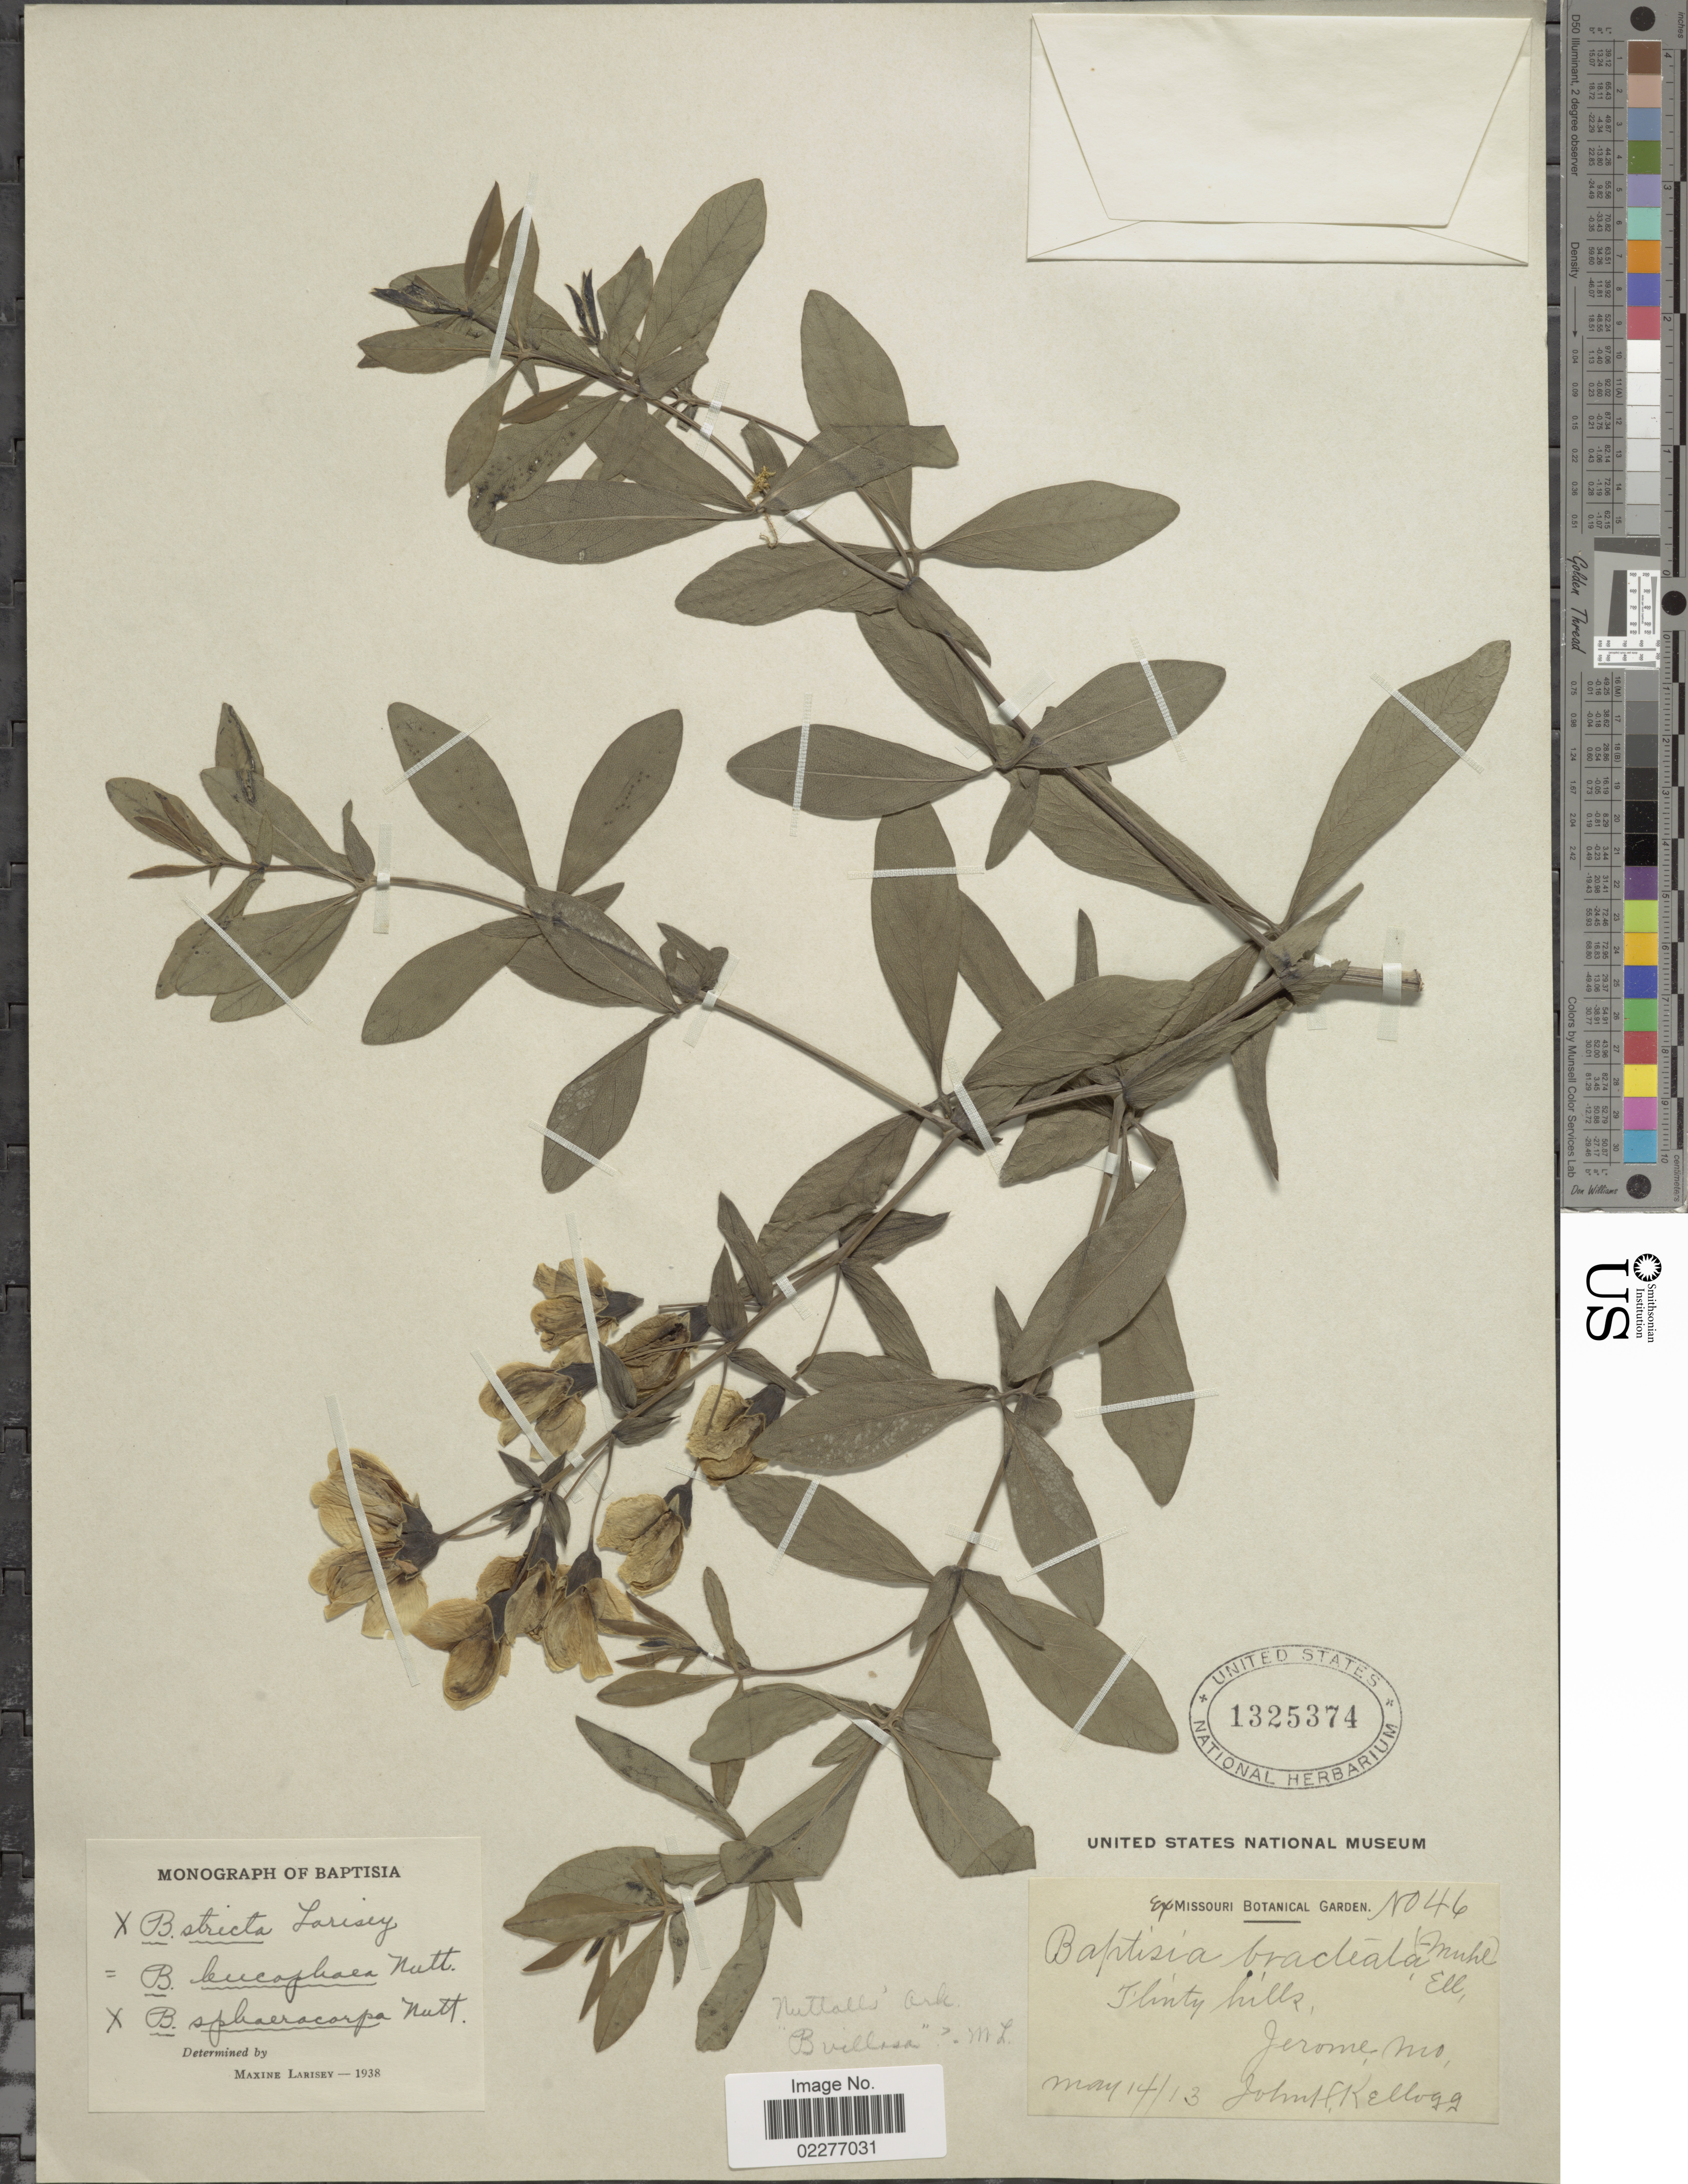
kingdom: Plantae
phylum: Tracheophyta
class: Magnoliopsida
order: Fabales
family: Fabaceae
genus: Baptisia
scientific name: Baptisia stricta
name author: Larisey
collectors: J. H. Kellogg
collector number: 46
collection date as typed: Transcribed d/m/y: 14/5/13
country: United States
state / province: Missouri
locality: Flinty hills, Jerome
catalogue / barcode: US 1325374